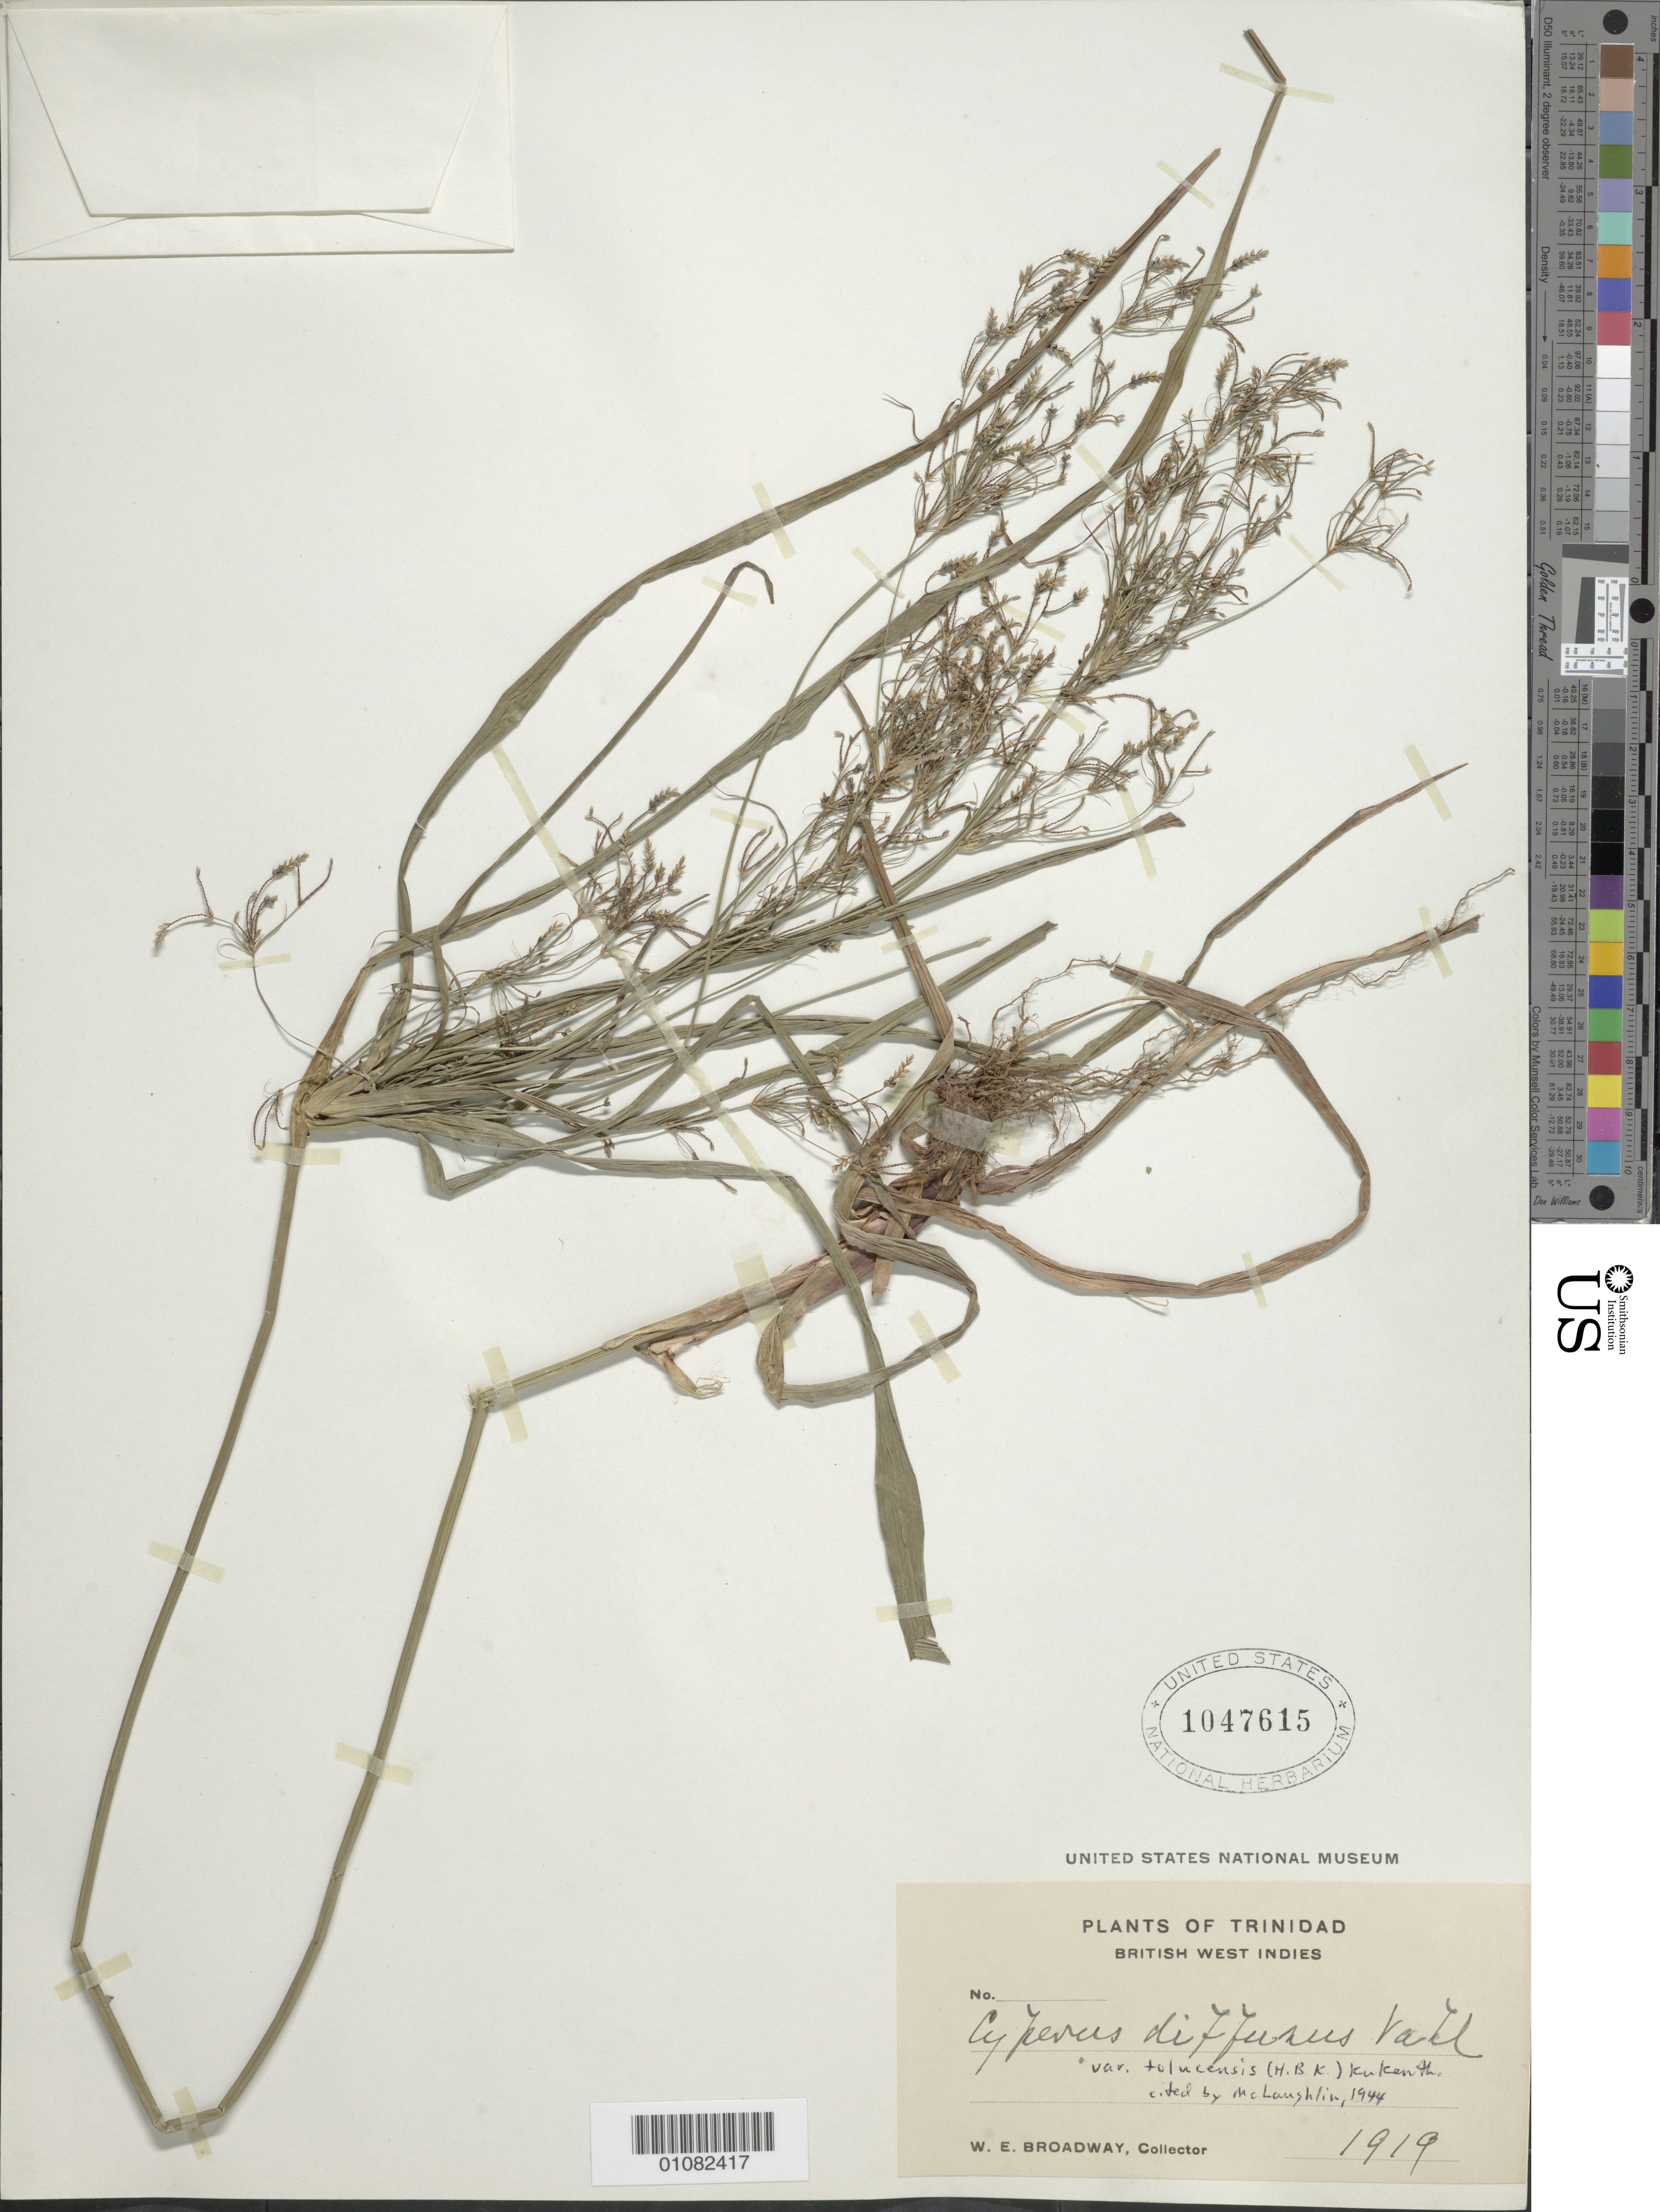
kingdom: Plantae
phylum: Tracheophyta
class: Liliopsida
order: Poales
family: Cyperaceae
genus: Cyperus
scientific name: Cyperus laxus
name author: Lam.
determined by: Strong, Mark T., (BOT), Smithsonian Institution - National Museum of Natural History (UNITED STATES)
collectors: W. E. Broadway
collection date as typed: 1919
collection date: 1919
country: Trinidad and Tobago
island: Trinidad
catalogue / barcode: US 1047615